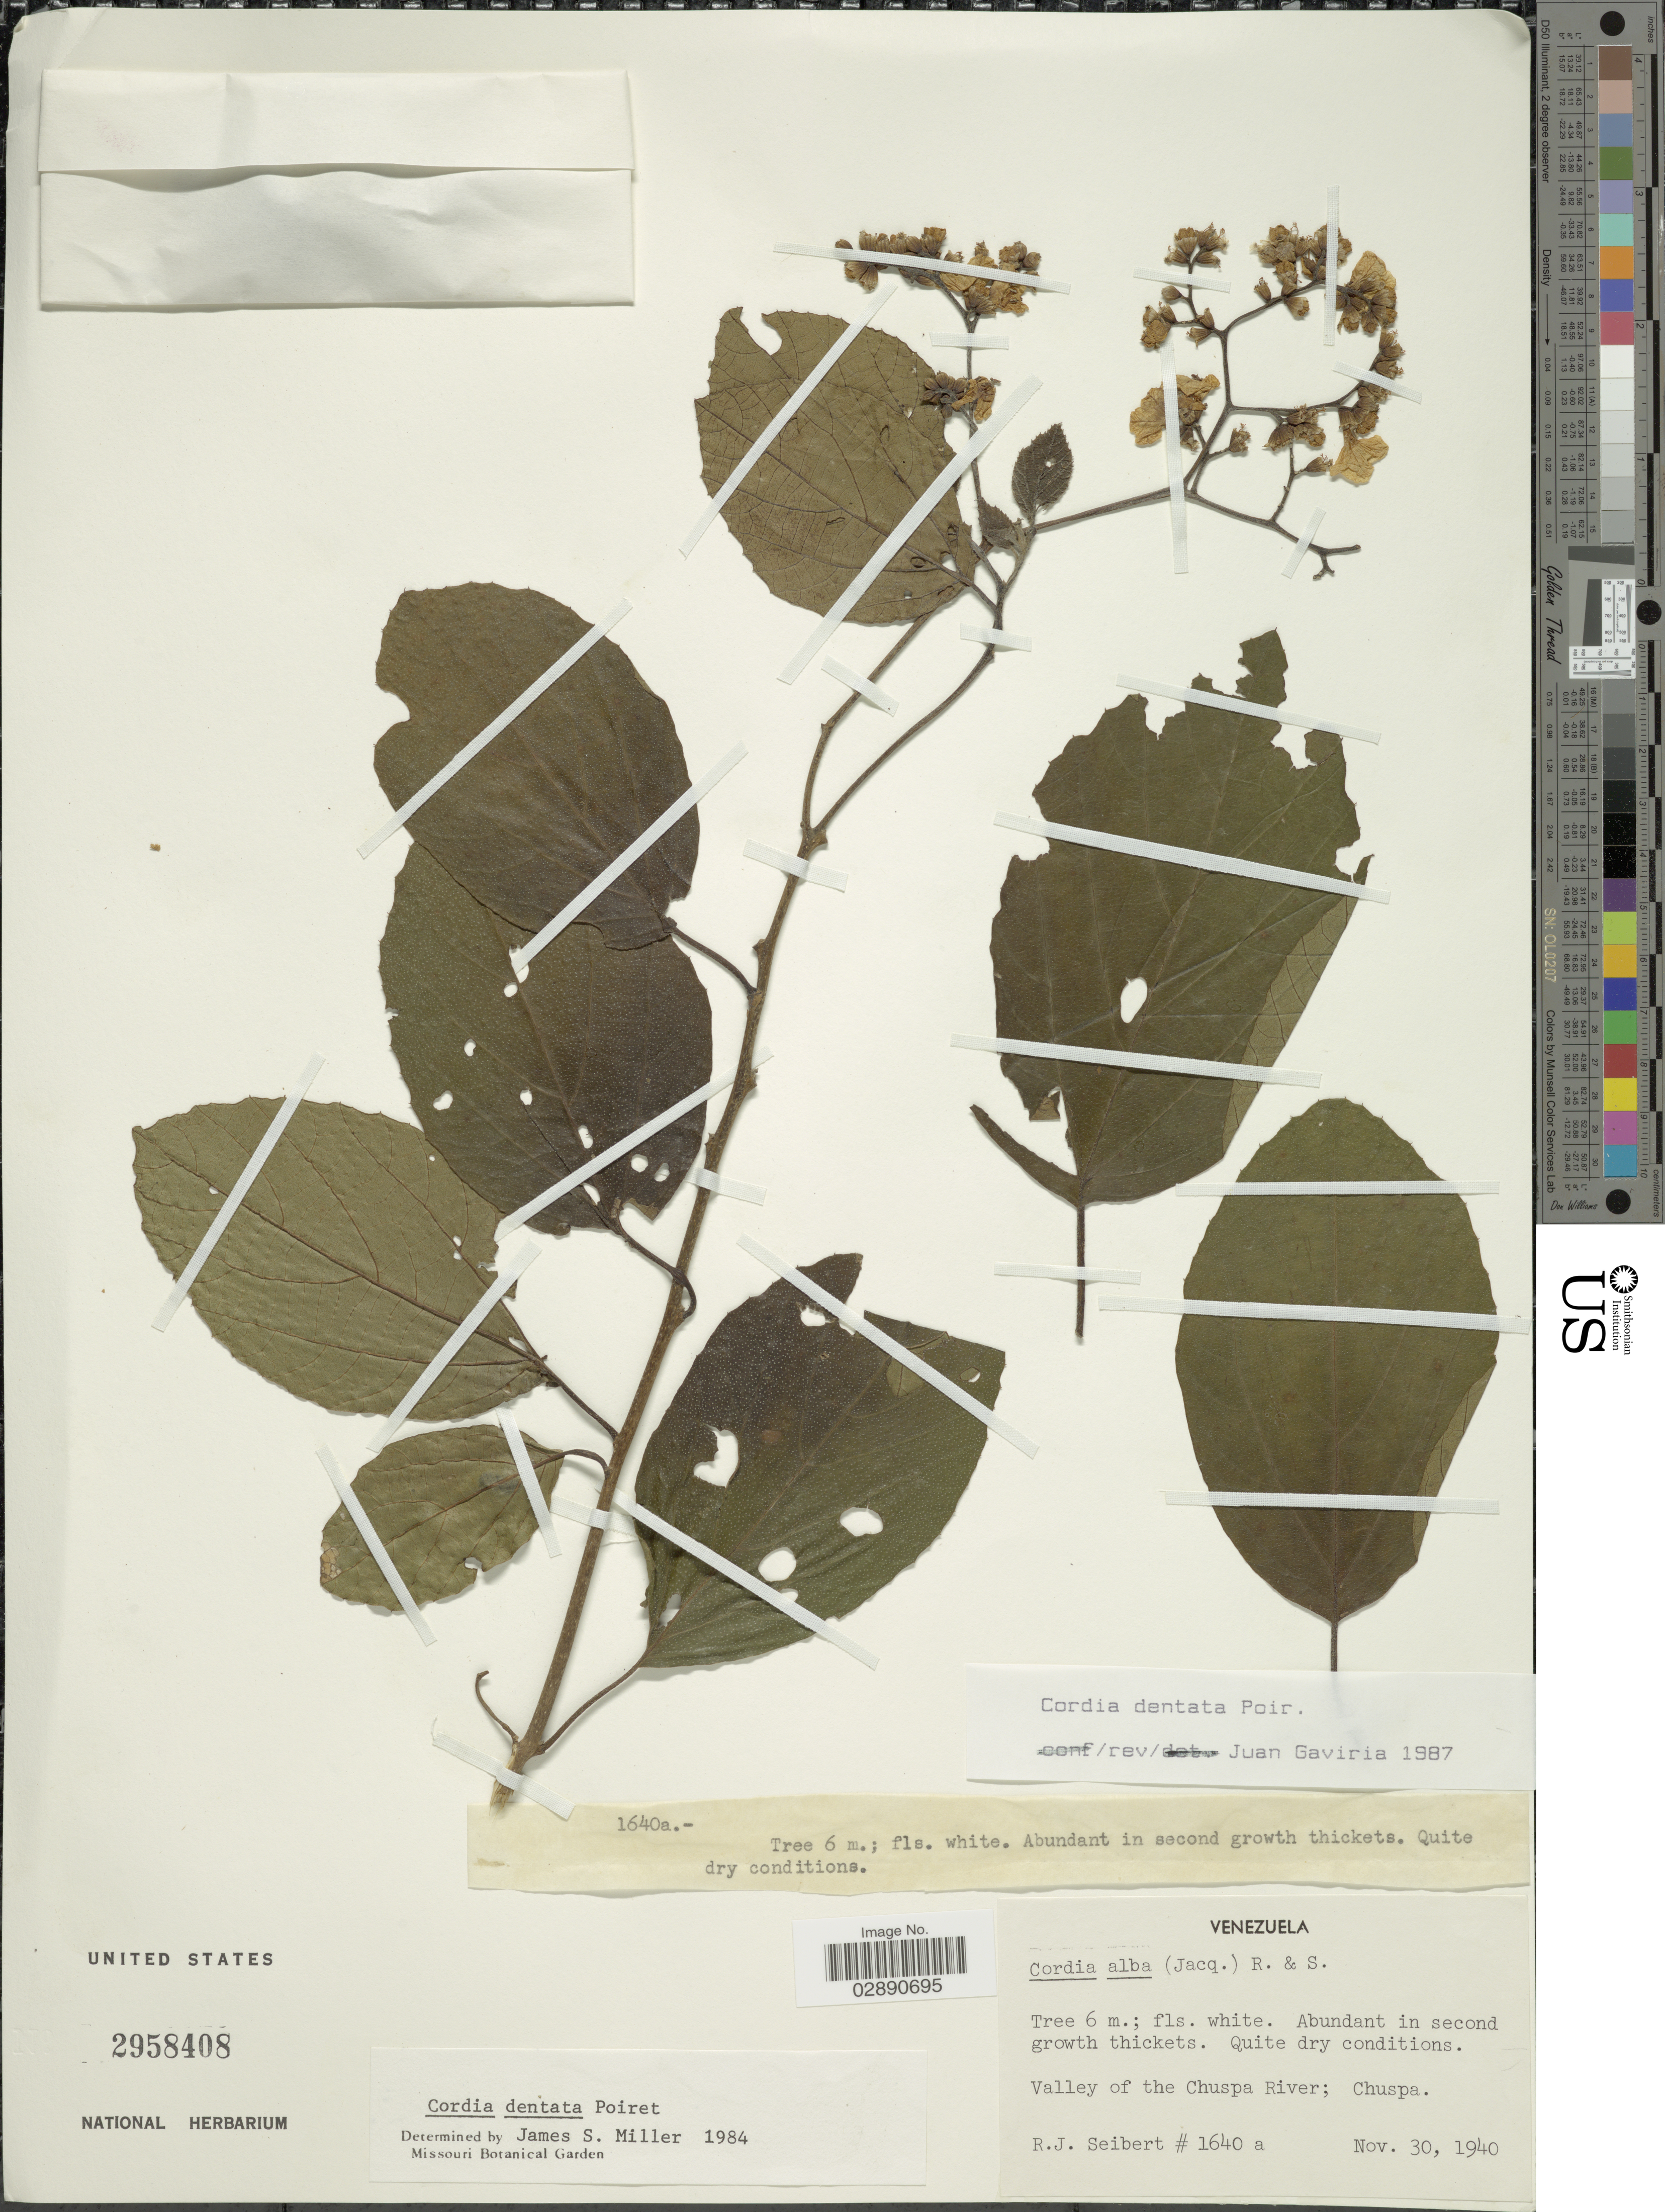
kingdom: Plantae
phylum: Tracheophyta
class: Magnoliopsida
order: Boraginales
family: Cordiaceae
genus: Cordia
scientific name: Cordia dentata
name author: Poir.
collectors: R. J. Seibert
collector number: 1640 a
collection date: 1940-11-30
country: Venezuela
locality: Valley of the Chuspa River; Chuspa.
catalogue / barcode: US 2958408